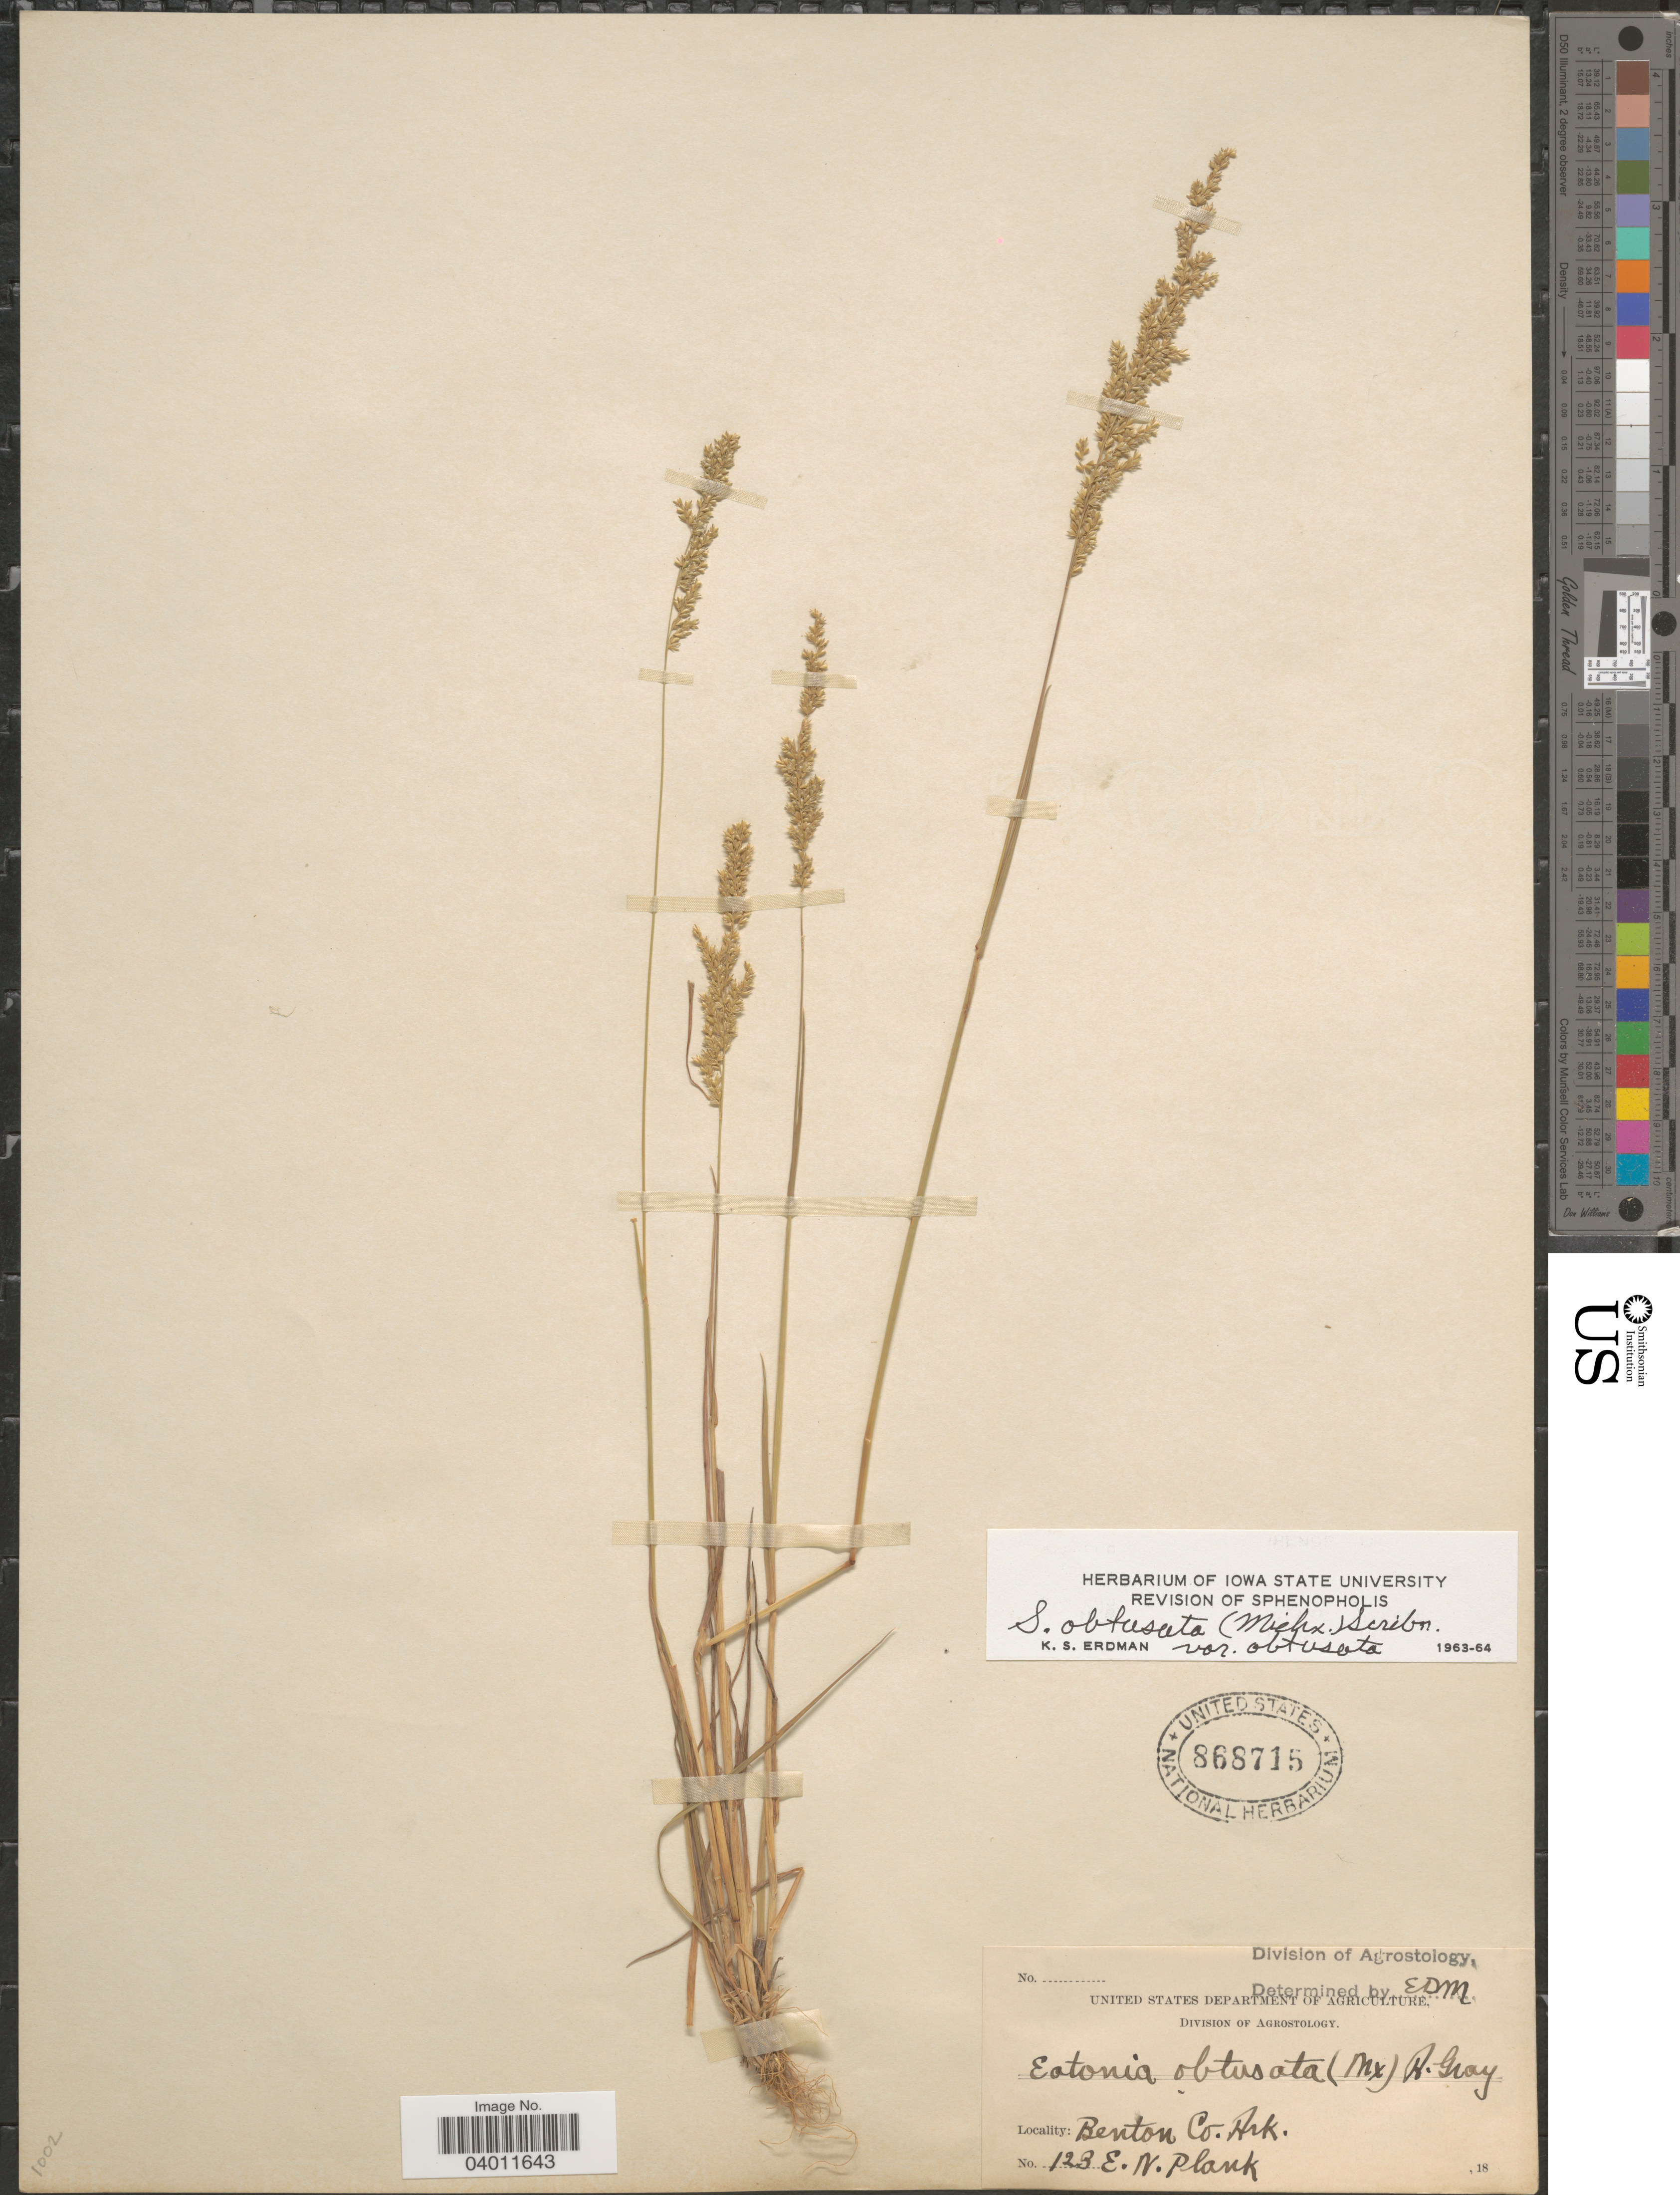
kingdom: Plantae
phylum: Tracheophyta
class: Liliopsida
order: Poales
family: Poaceae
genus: Sphenopholis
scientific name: Sphenopholis obtusata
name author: (Michx.) Scribn.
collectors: E. Plank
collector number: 123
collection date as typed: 18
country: United States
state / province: Arkansas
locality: Benton Co.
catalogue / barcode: US 868715